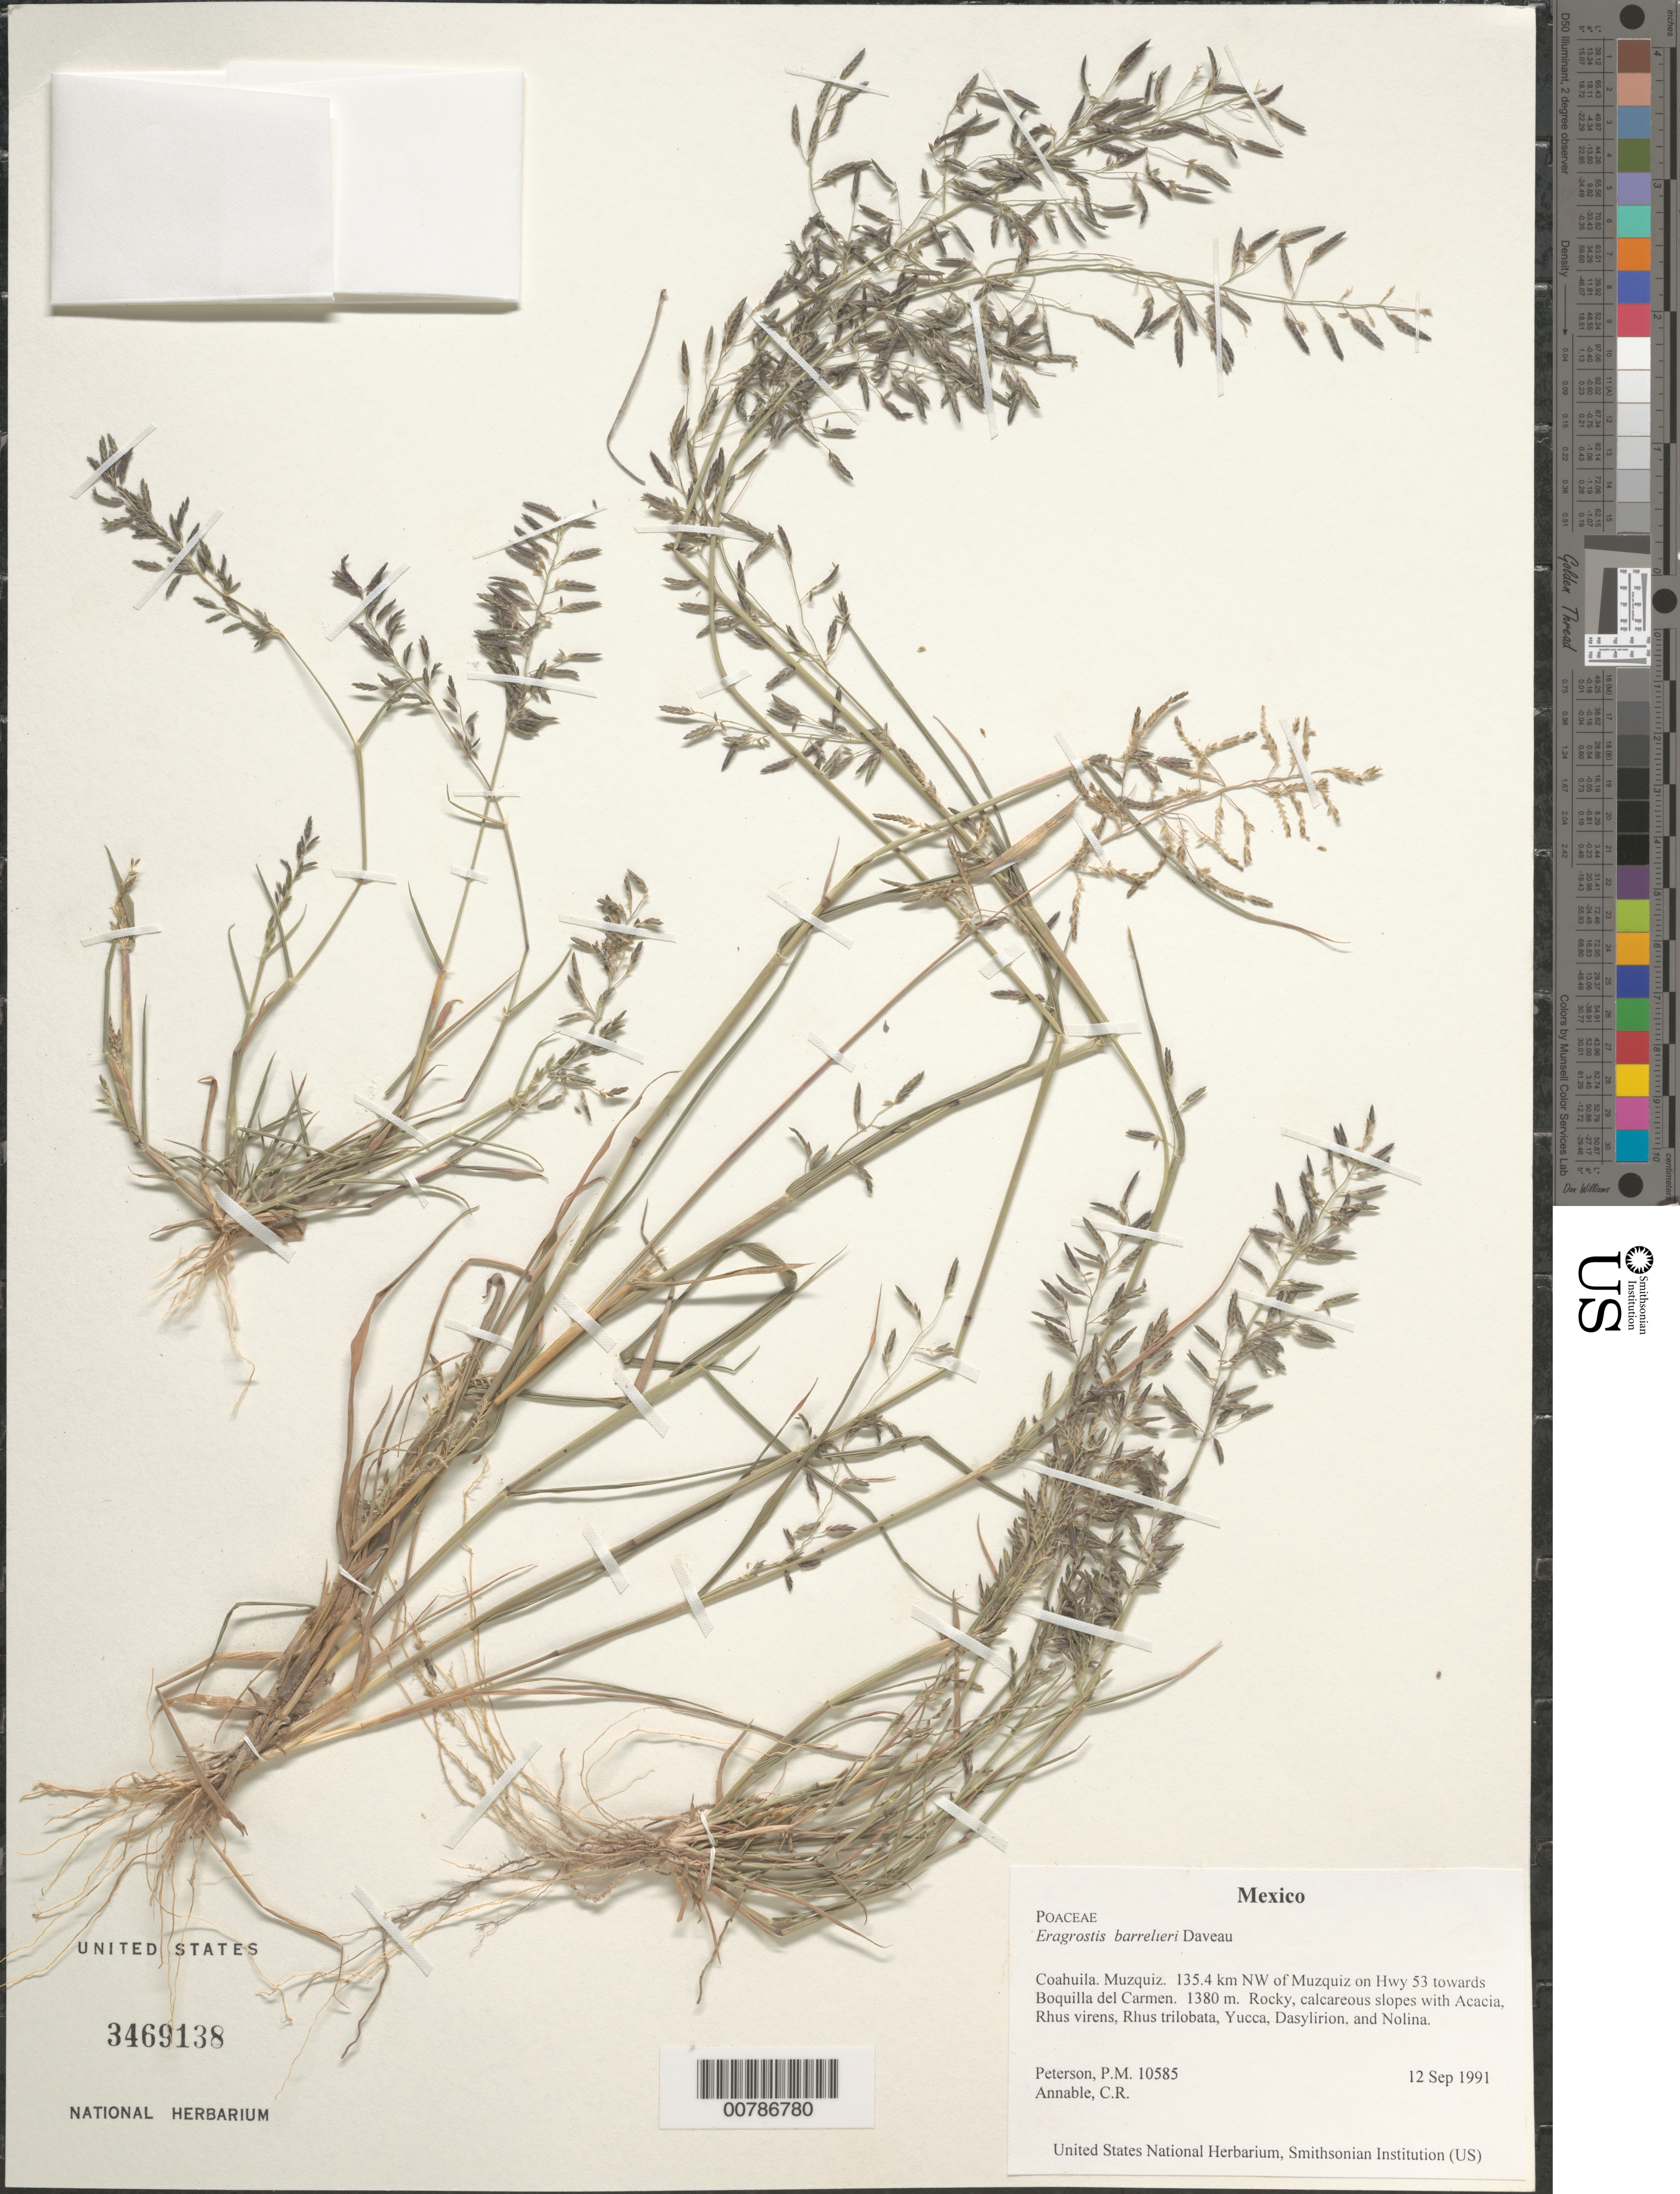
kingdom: Plantae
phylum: Tracheophyta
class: Liliopsida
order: Poales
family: Poaceae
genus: Eragrostis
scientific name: Eragrostis barrelieri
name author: Daveau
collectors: P. M. Peterson & C. R. Annable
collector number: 10585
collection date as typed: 12 Sep 1991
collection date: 1991-09-12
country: Mexico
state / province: Coahuila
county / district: Muzquiz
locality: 135.4 km NW of Muzquiz on Hwy 53 towards Boquilla del Carmen.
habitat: Rocky, calcareous slopes with Acacia, Rhus virens, Rhus trilobata, Yucca, Dasylirion, and Nolina.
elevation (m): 1380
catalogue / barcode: US 3469138